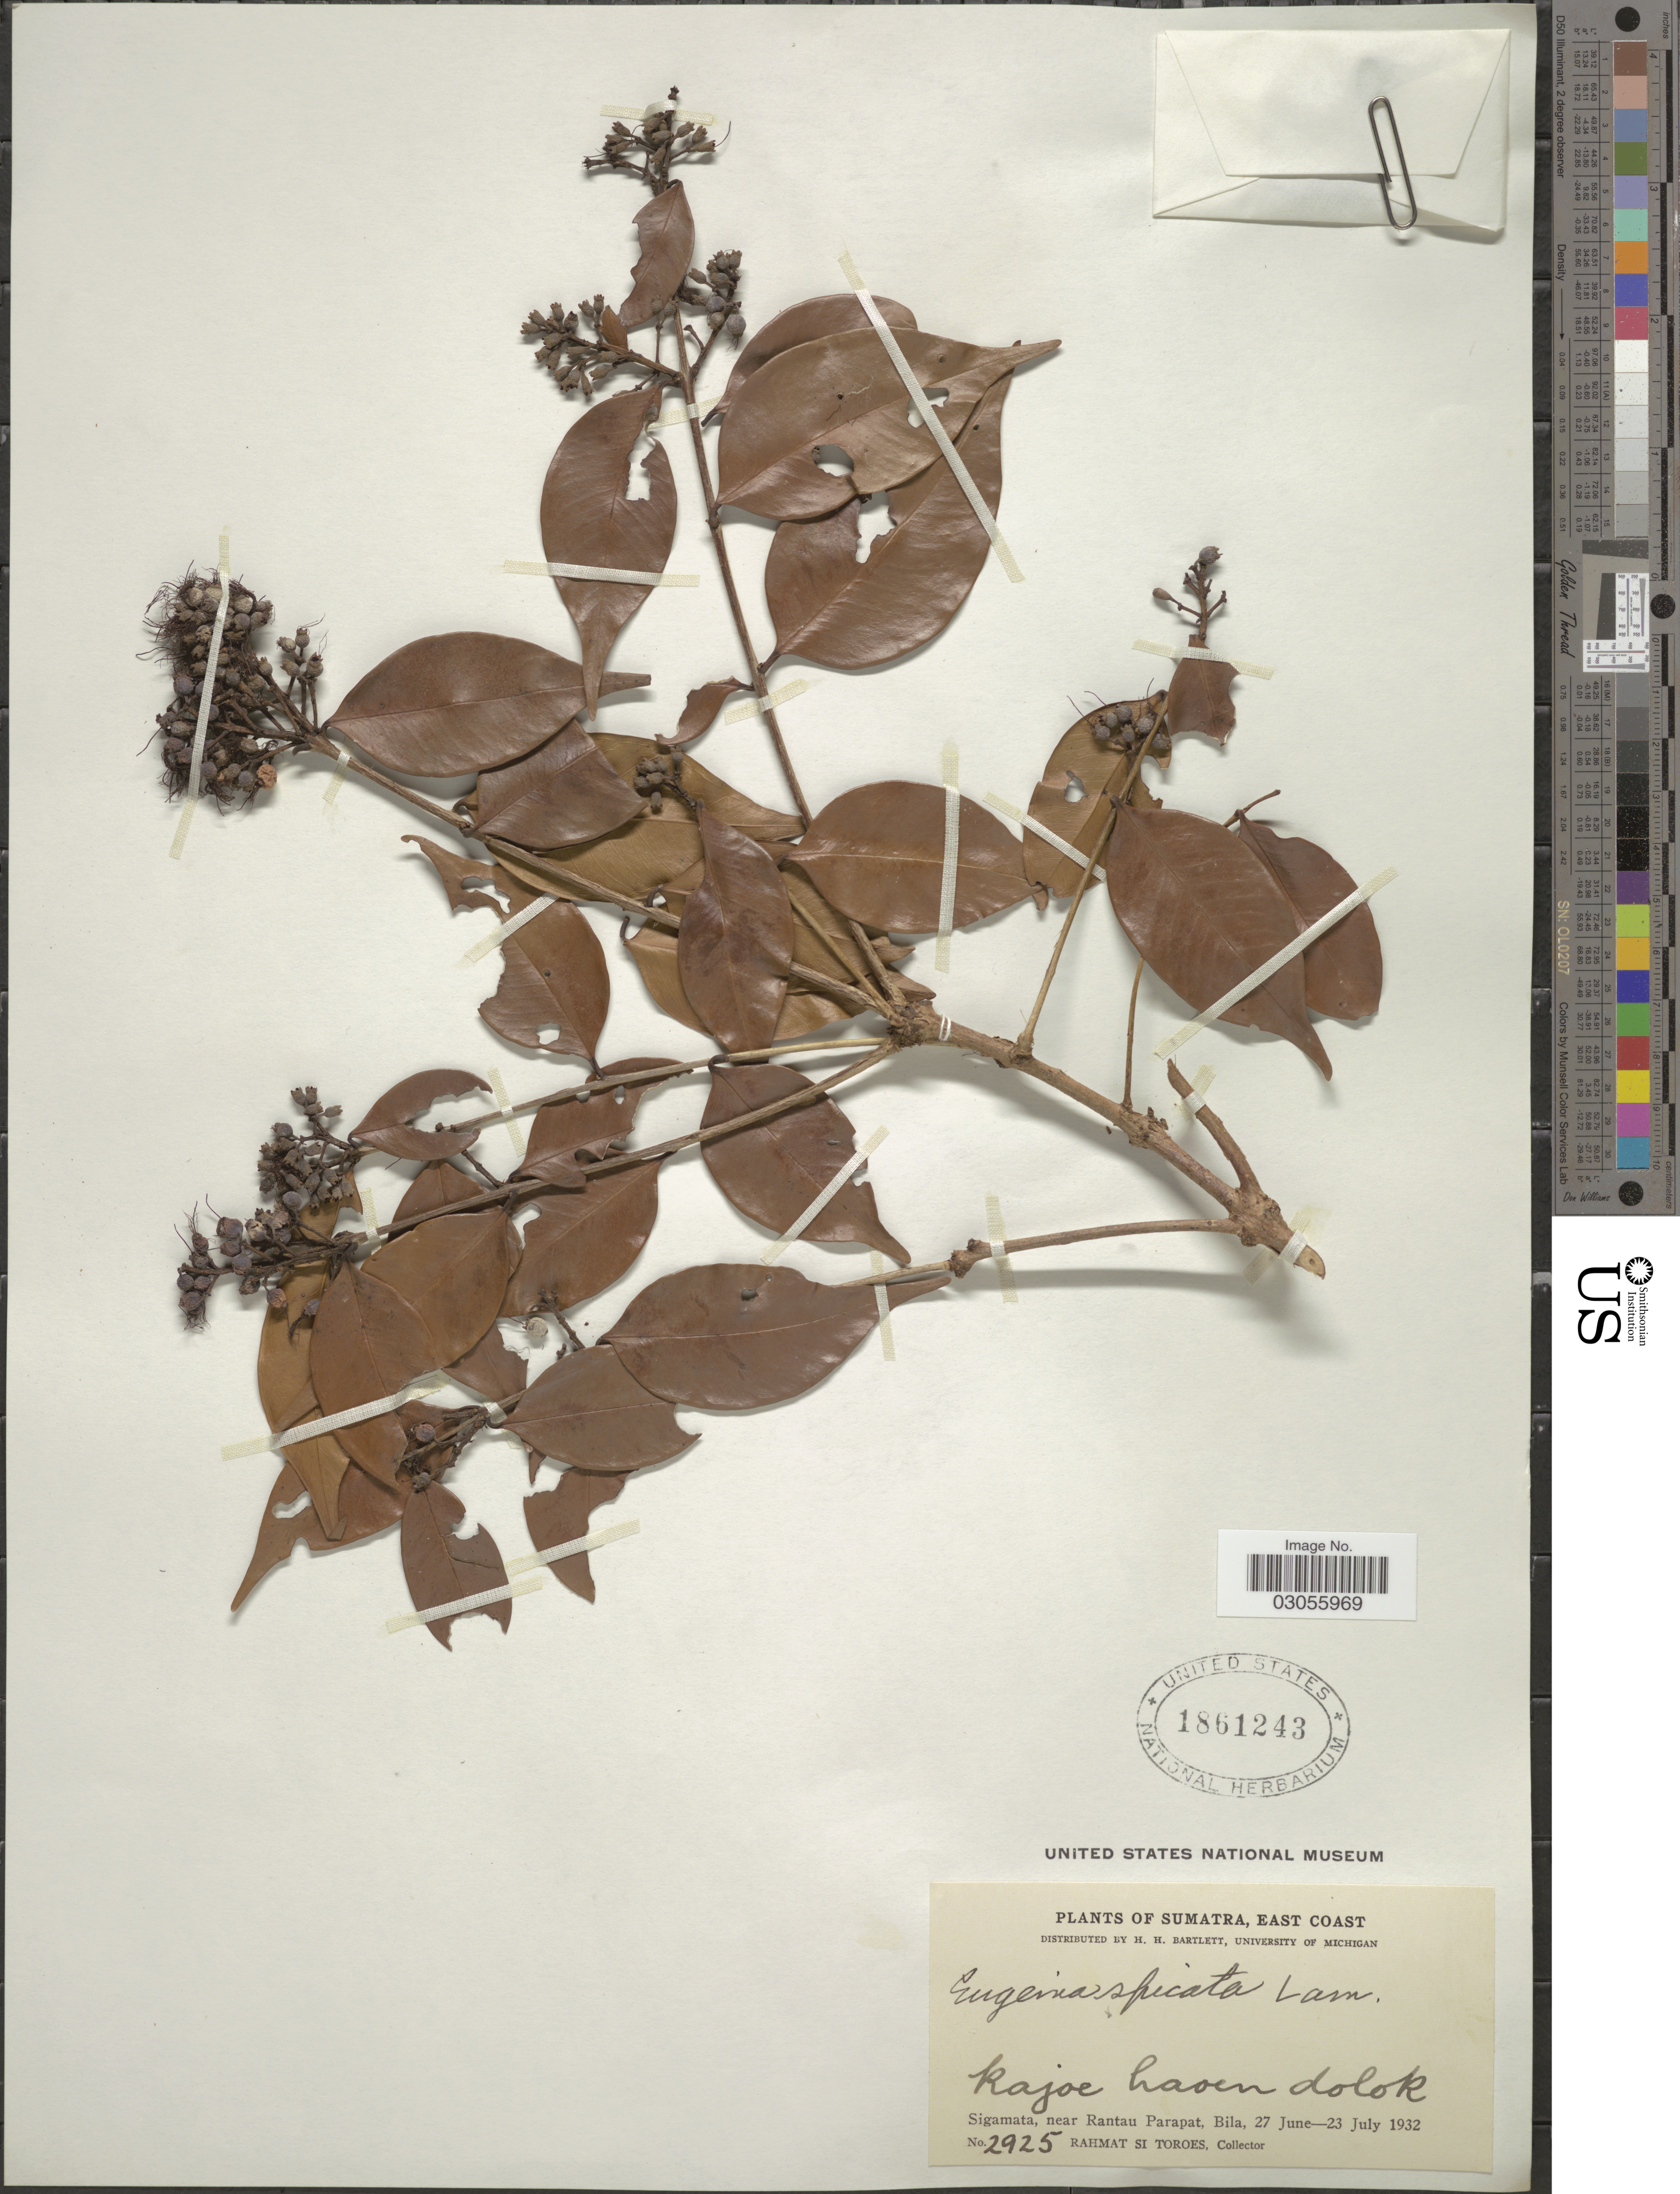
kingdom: Plantae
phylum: Tracheophyta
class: Magnoliopsida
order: Myrtales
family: Myrtaceae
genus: Syzygium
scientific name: Syzygium zeylanicum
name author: (L.) DC.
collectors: Rahmat Si Boeea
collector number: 2925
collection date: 1932-06-27/1932-07-23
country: Indonesia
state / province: Sumatra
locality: East Coast. Sigamata, near Rantau Parapat, Bila.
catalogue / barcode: US 1861243